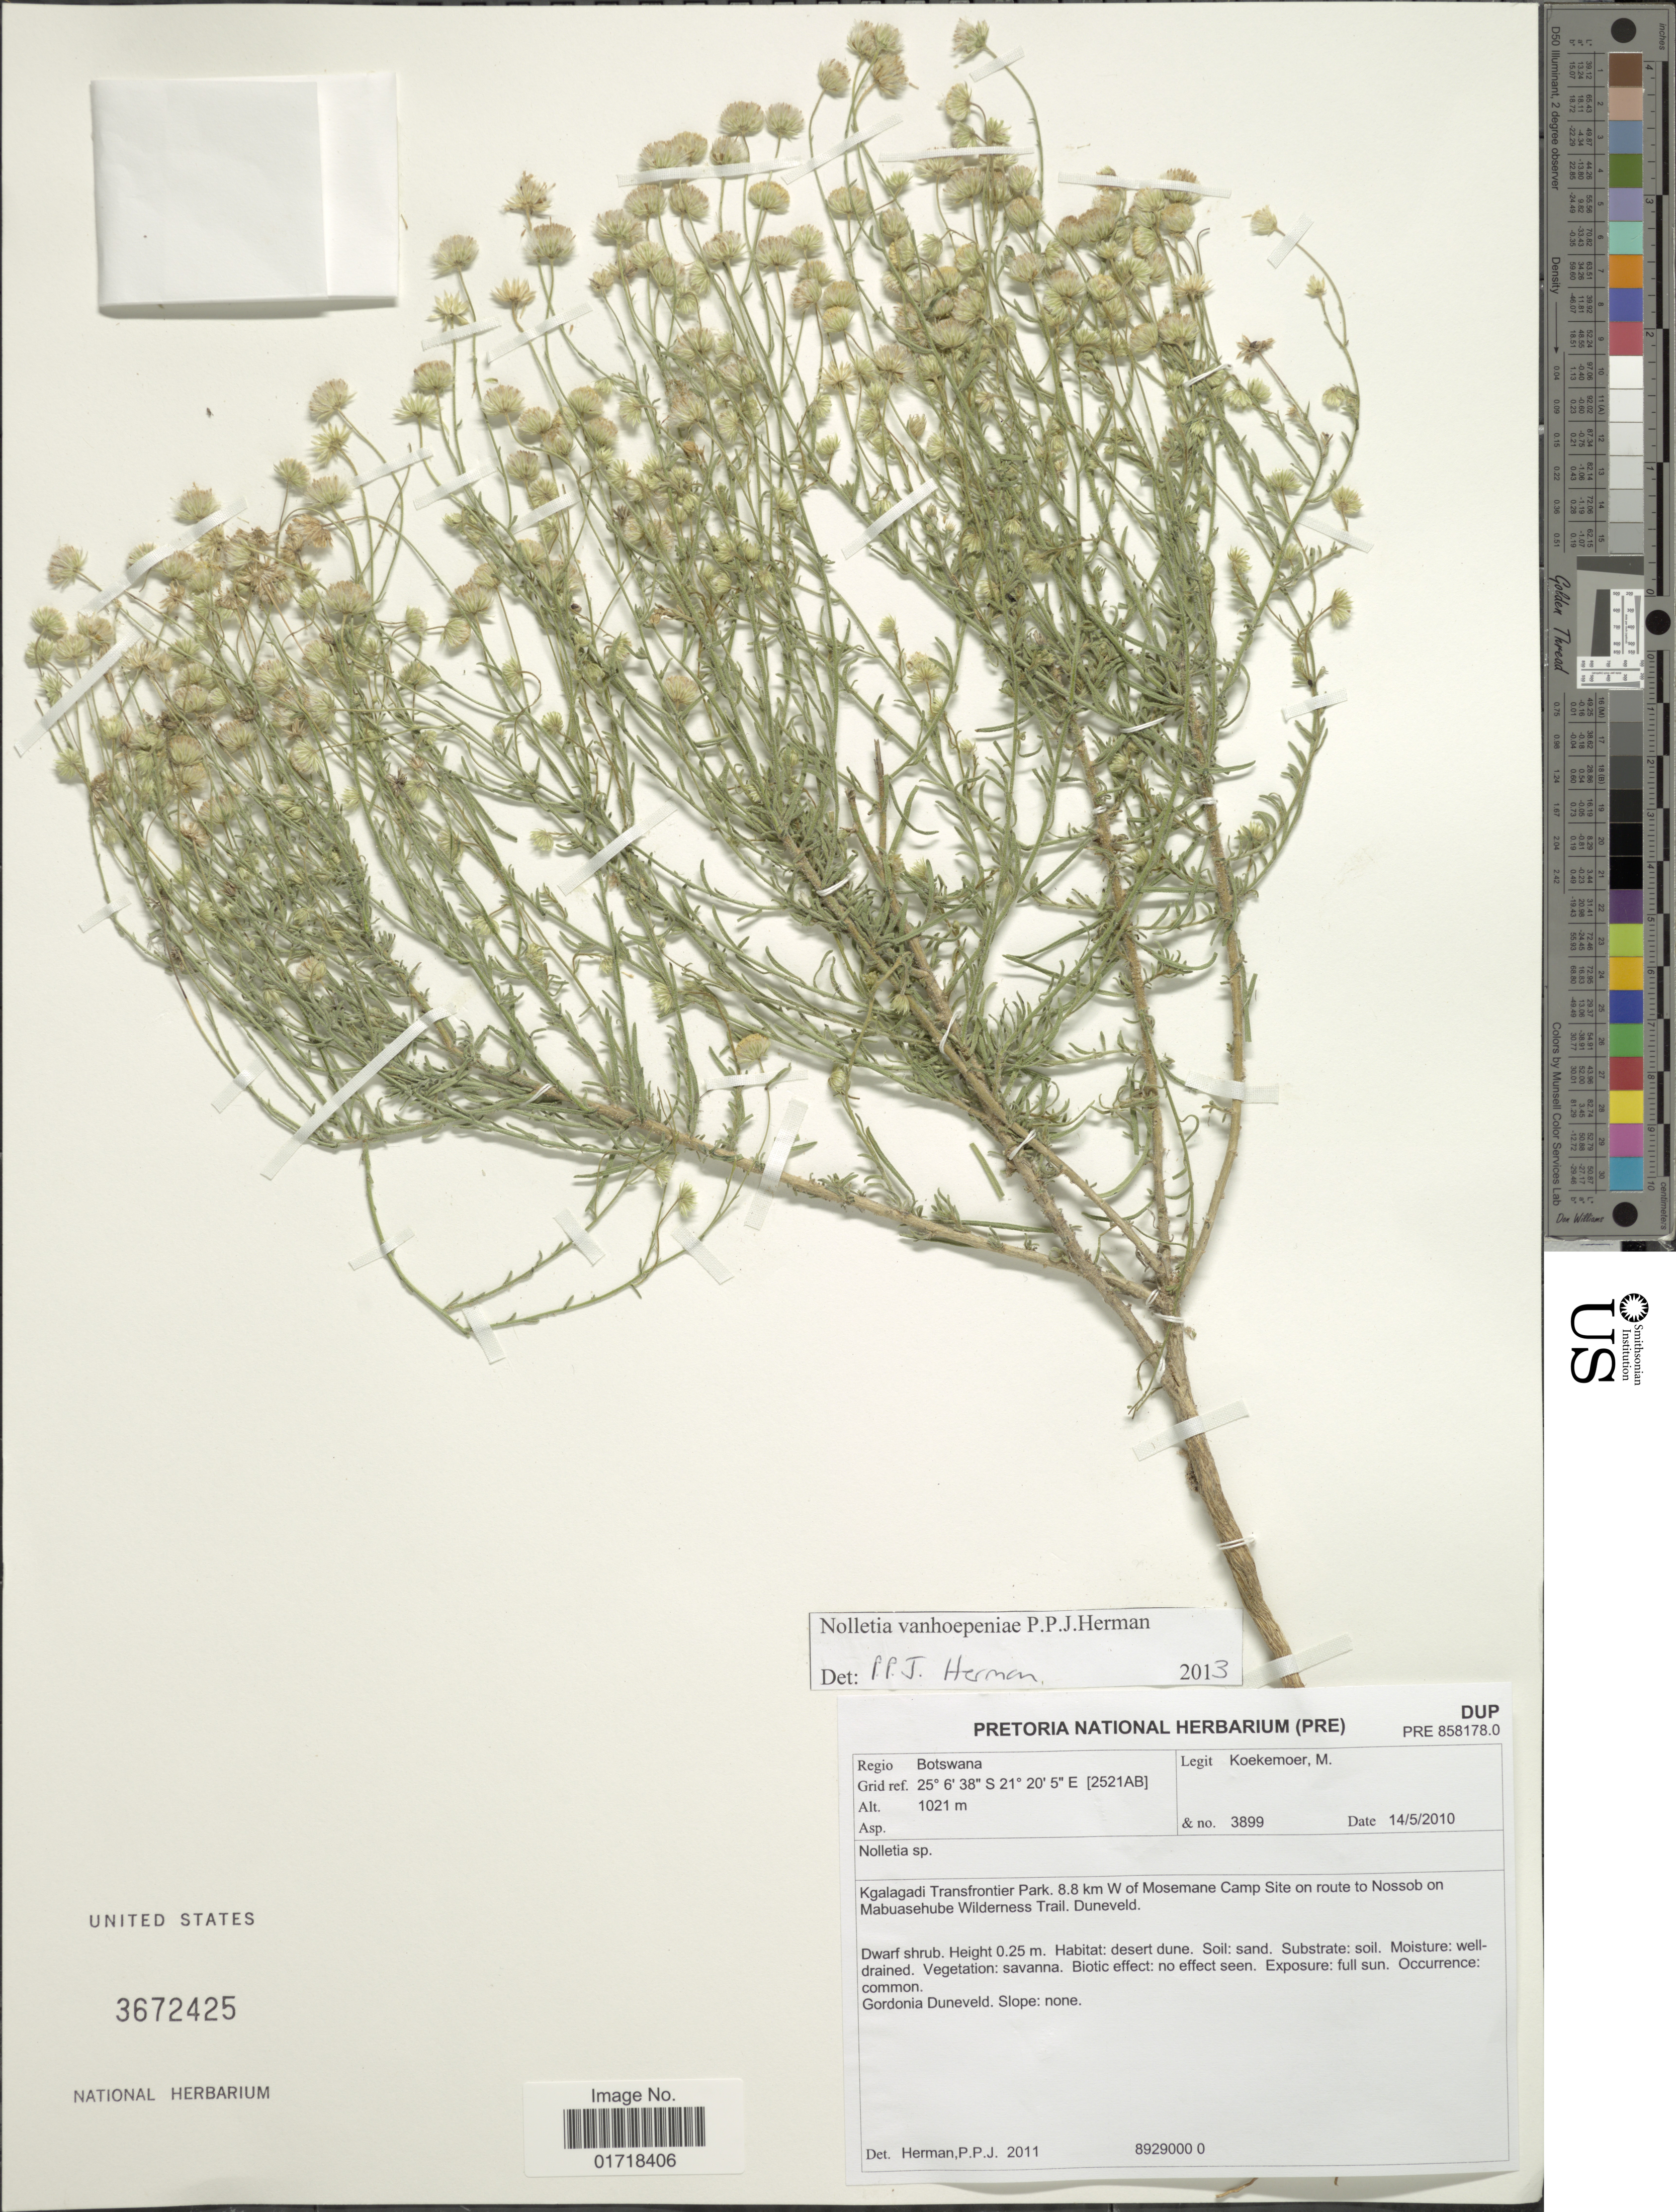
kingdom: Plantae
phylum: Tracheophyta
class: Magnoliopsida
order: Asterales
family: Asteraceae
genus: Nolletia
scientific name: Nolletia vanhoepeniae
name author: P.P.J. Herman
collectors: M. Koekemoer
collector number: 3899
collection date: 2010-05-14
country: Botswana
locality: Kgalagdi Transfrontier Park 8.8 km W of Mosemane Camp Site on route to Nossob on Mabuasehube Wilderness Trail, Duneveld.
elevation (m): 1021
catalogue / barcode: US 3672425